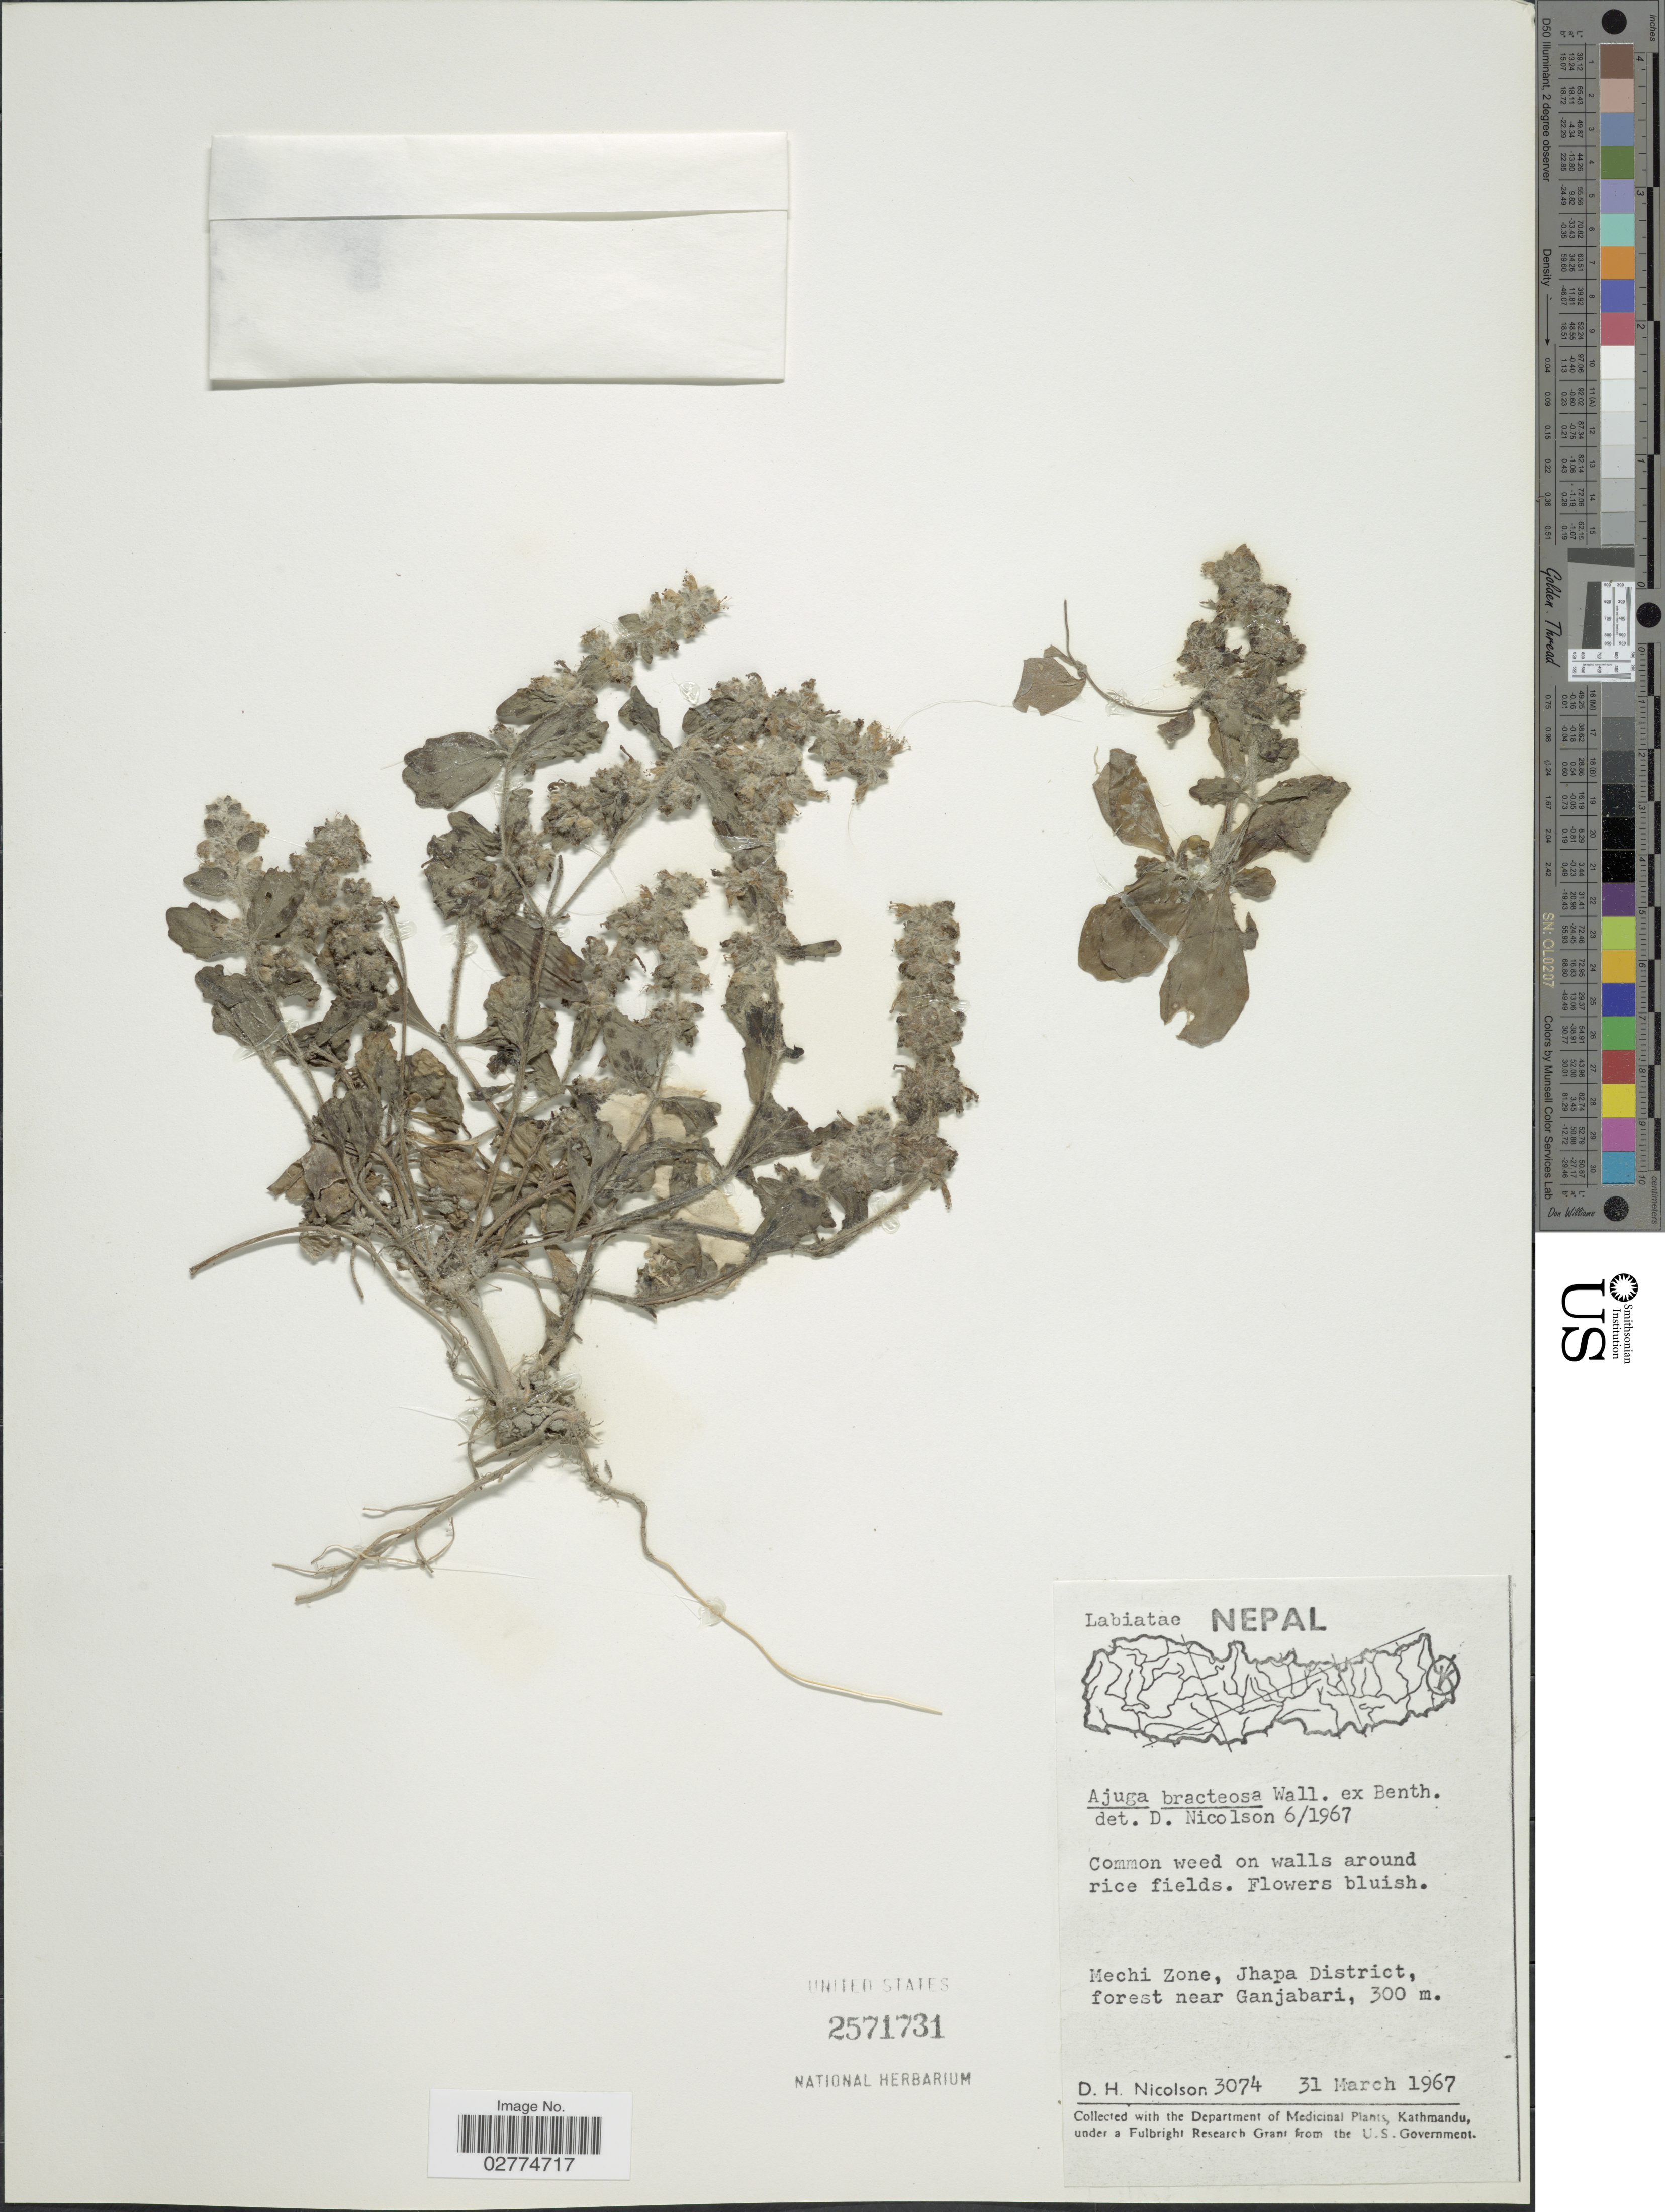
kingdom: Plantae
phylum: Tracheophyta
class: Magnoliopsida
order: Lamiales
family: Lamiaceae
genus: Ajuga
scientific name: Ajuga bracteosa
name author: Wall. ex Benth.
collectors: D. H. Nicolson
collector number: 3074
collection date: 1967-03-31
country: Nepal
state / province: Mechi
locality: Mechi Zone, Jhapa District, forest near Ganjabari.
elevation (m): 300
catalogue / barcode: US 2571731